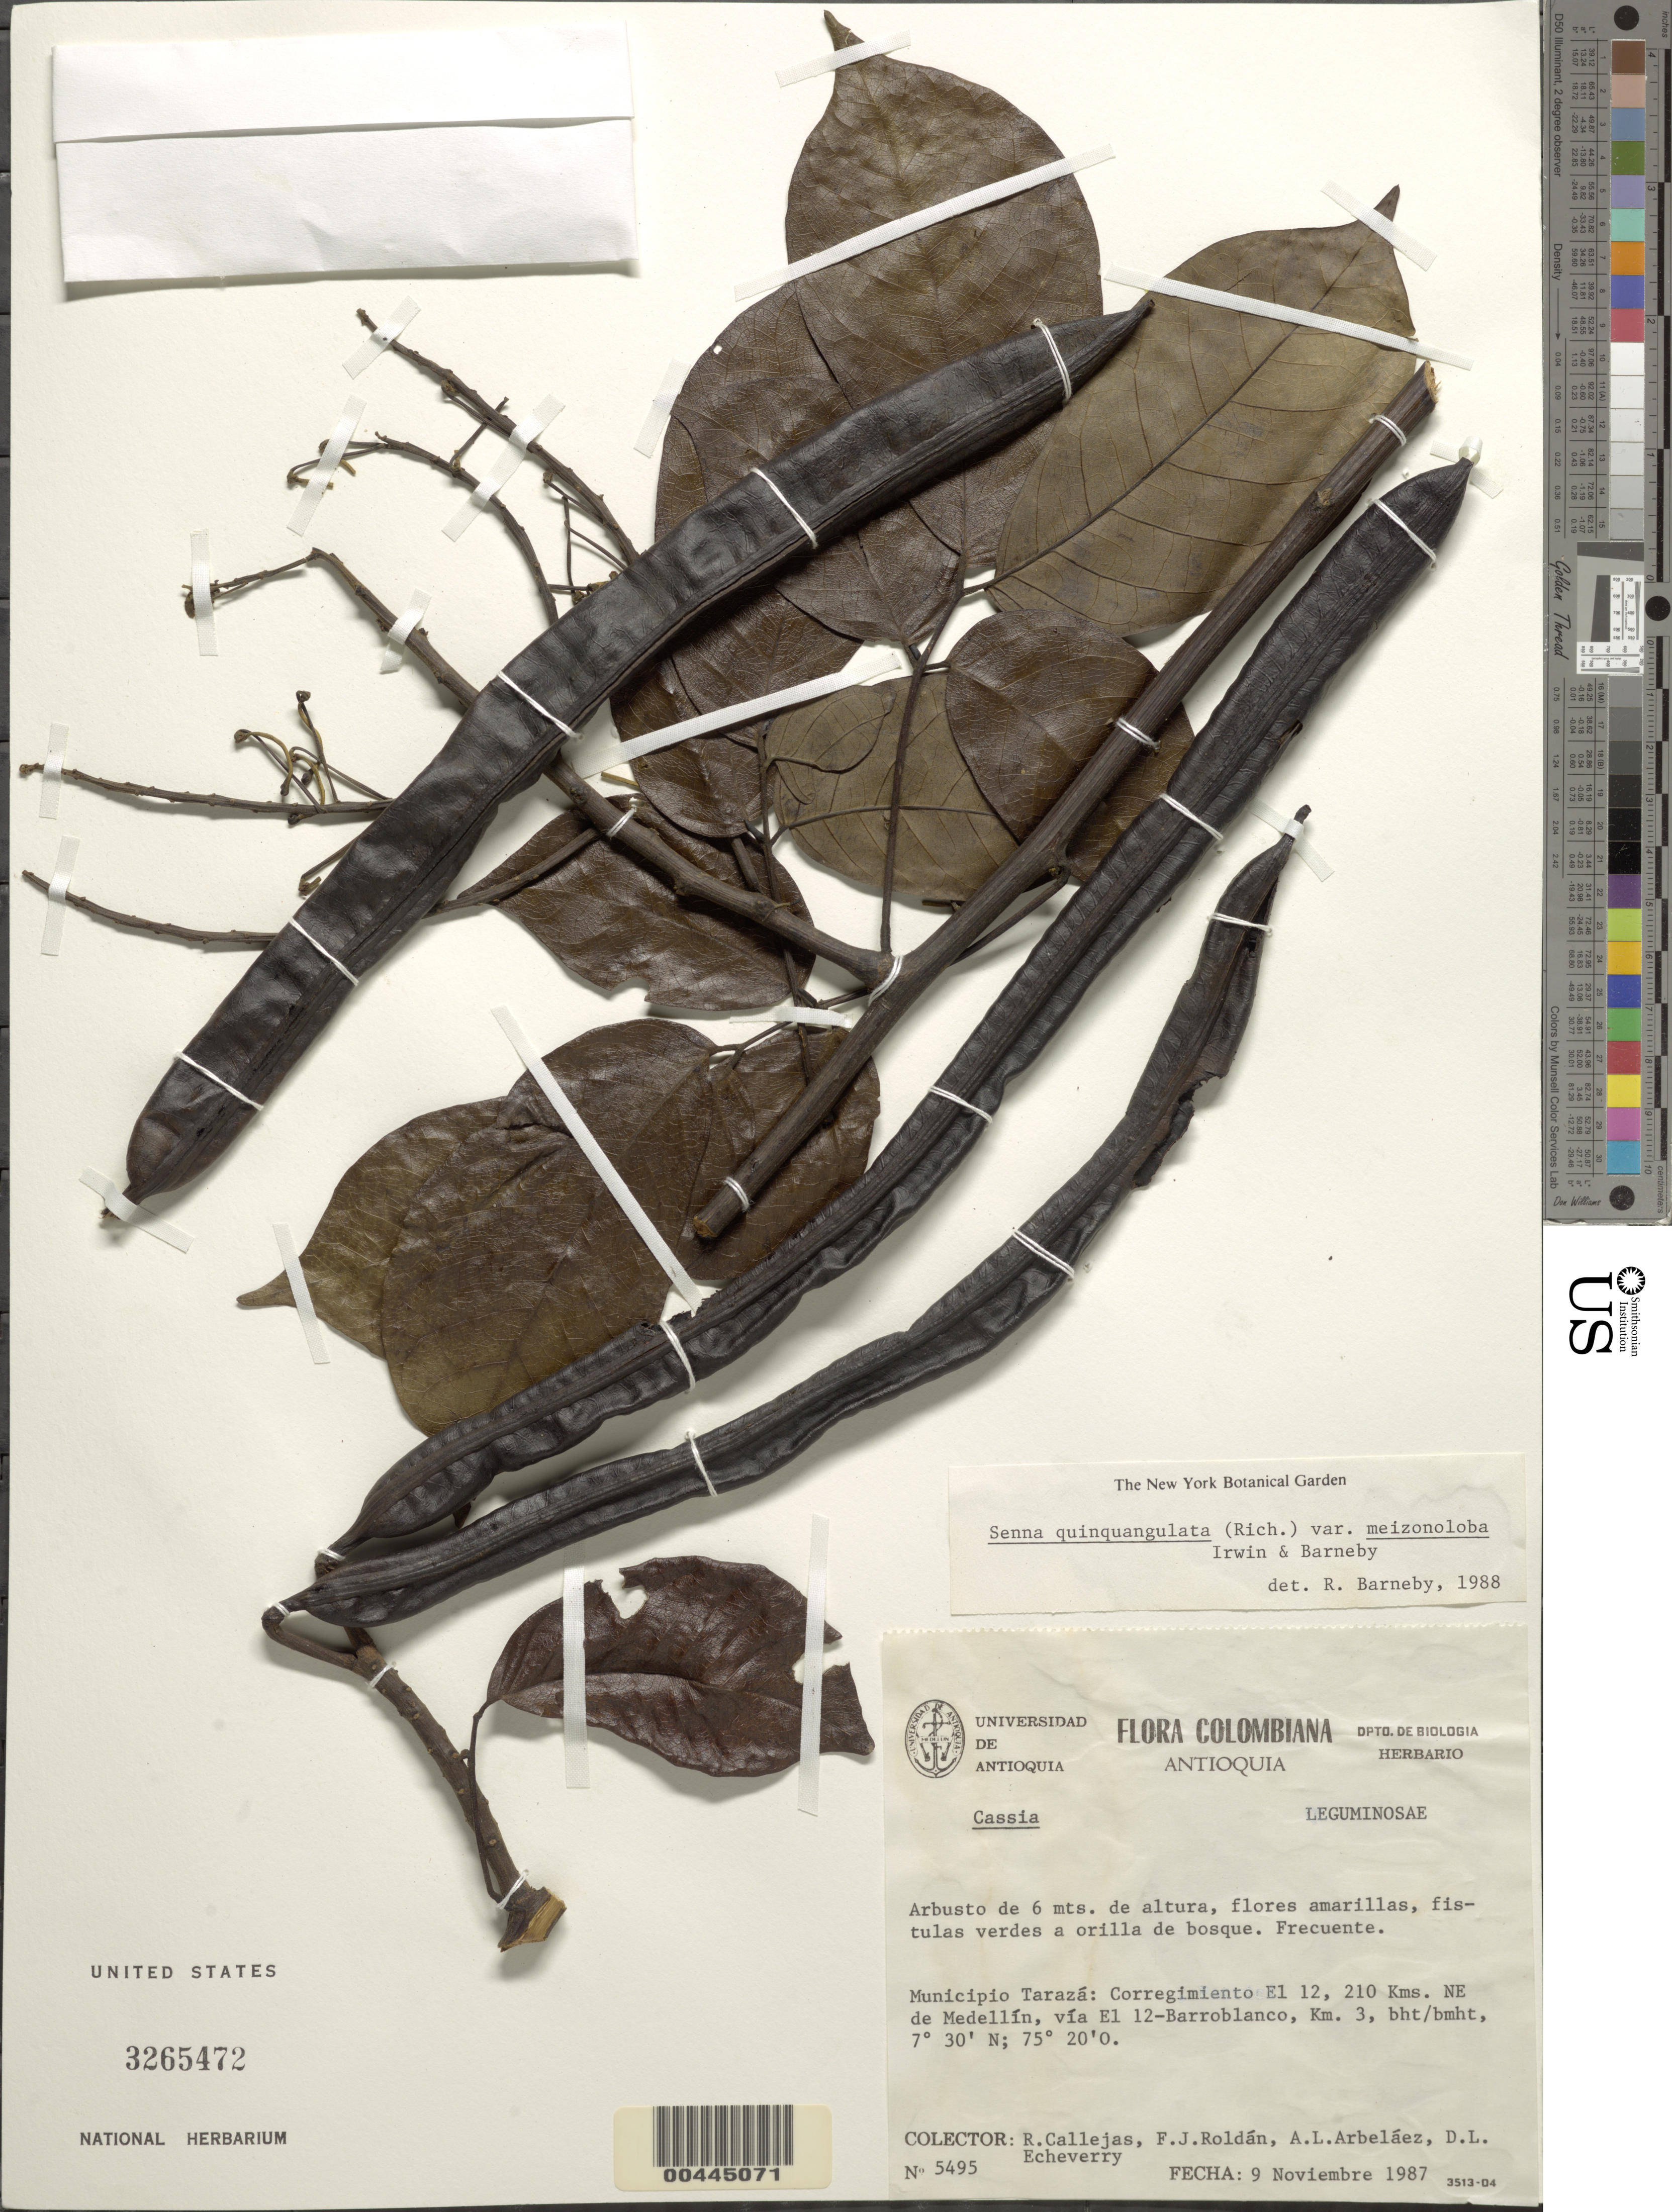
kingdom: Plantae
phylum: Tracheophyta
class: Magnoliopsida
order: Fabales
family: Fabaceae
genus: Senna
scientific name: Senna quinquangulata var. meizonoloba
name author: H.S. Irwin & Barneby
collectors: R. Callejas, F. J. Roldán, A. L. Arbelaez & D. Echeverry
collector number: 5495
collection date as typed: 09 Nov 1987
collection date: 1987-11-09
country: Colombia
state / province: Antioquia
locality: Taraza Mun. (?), NE of Medellin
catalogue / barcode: US 3265472